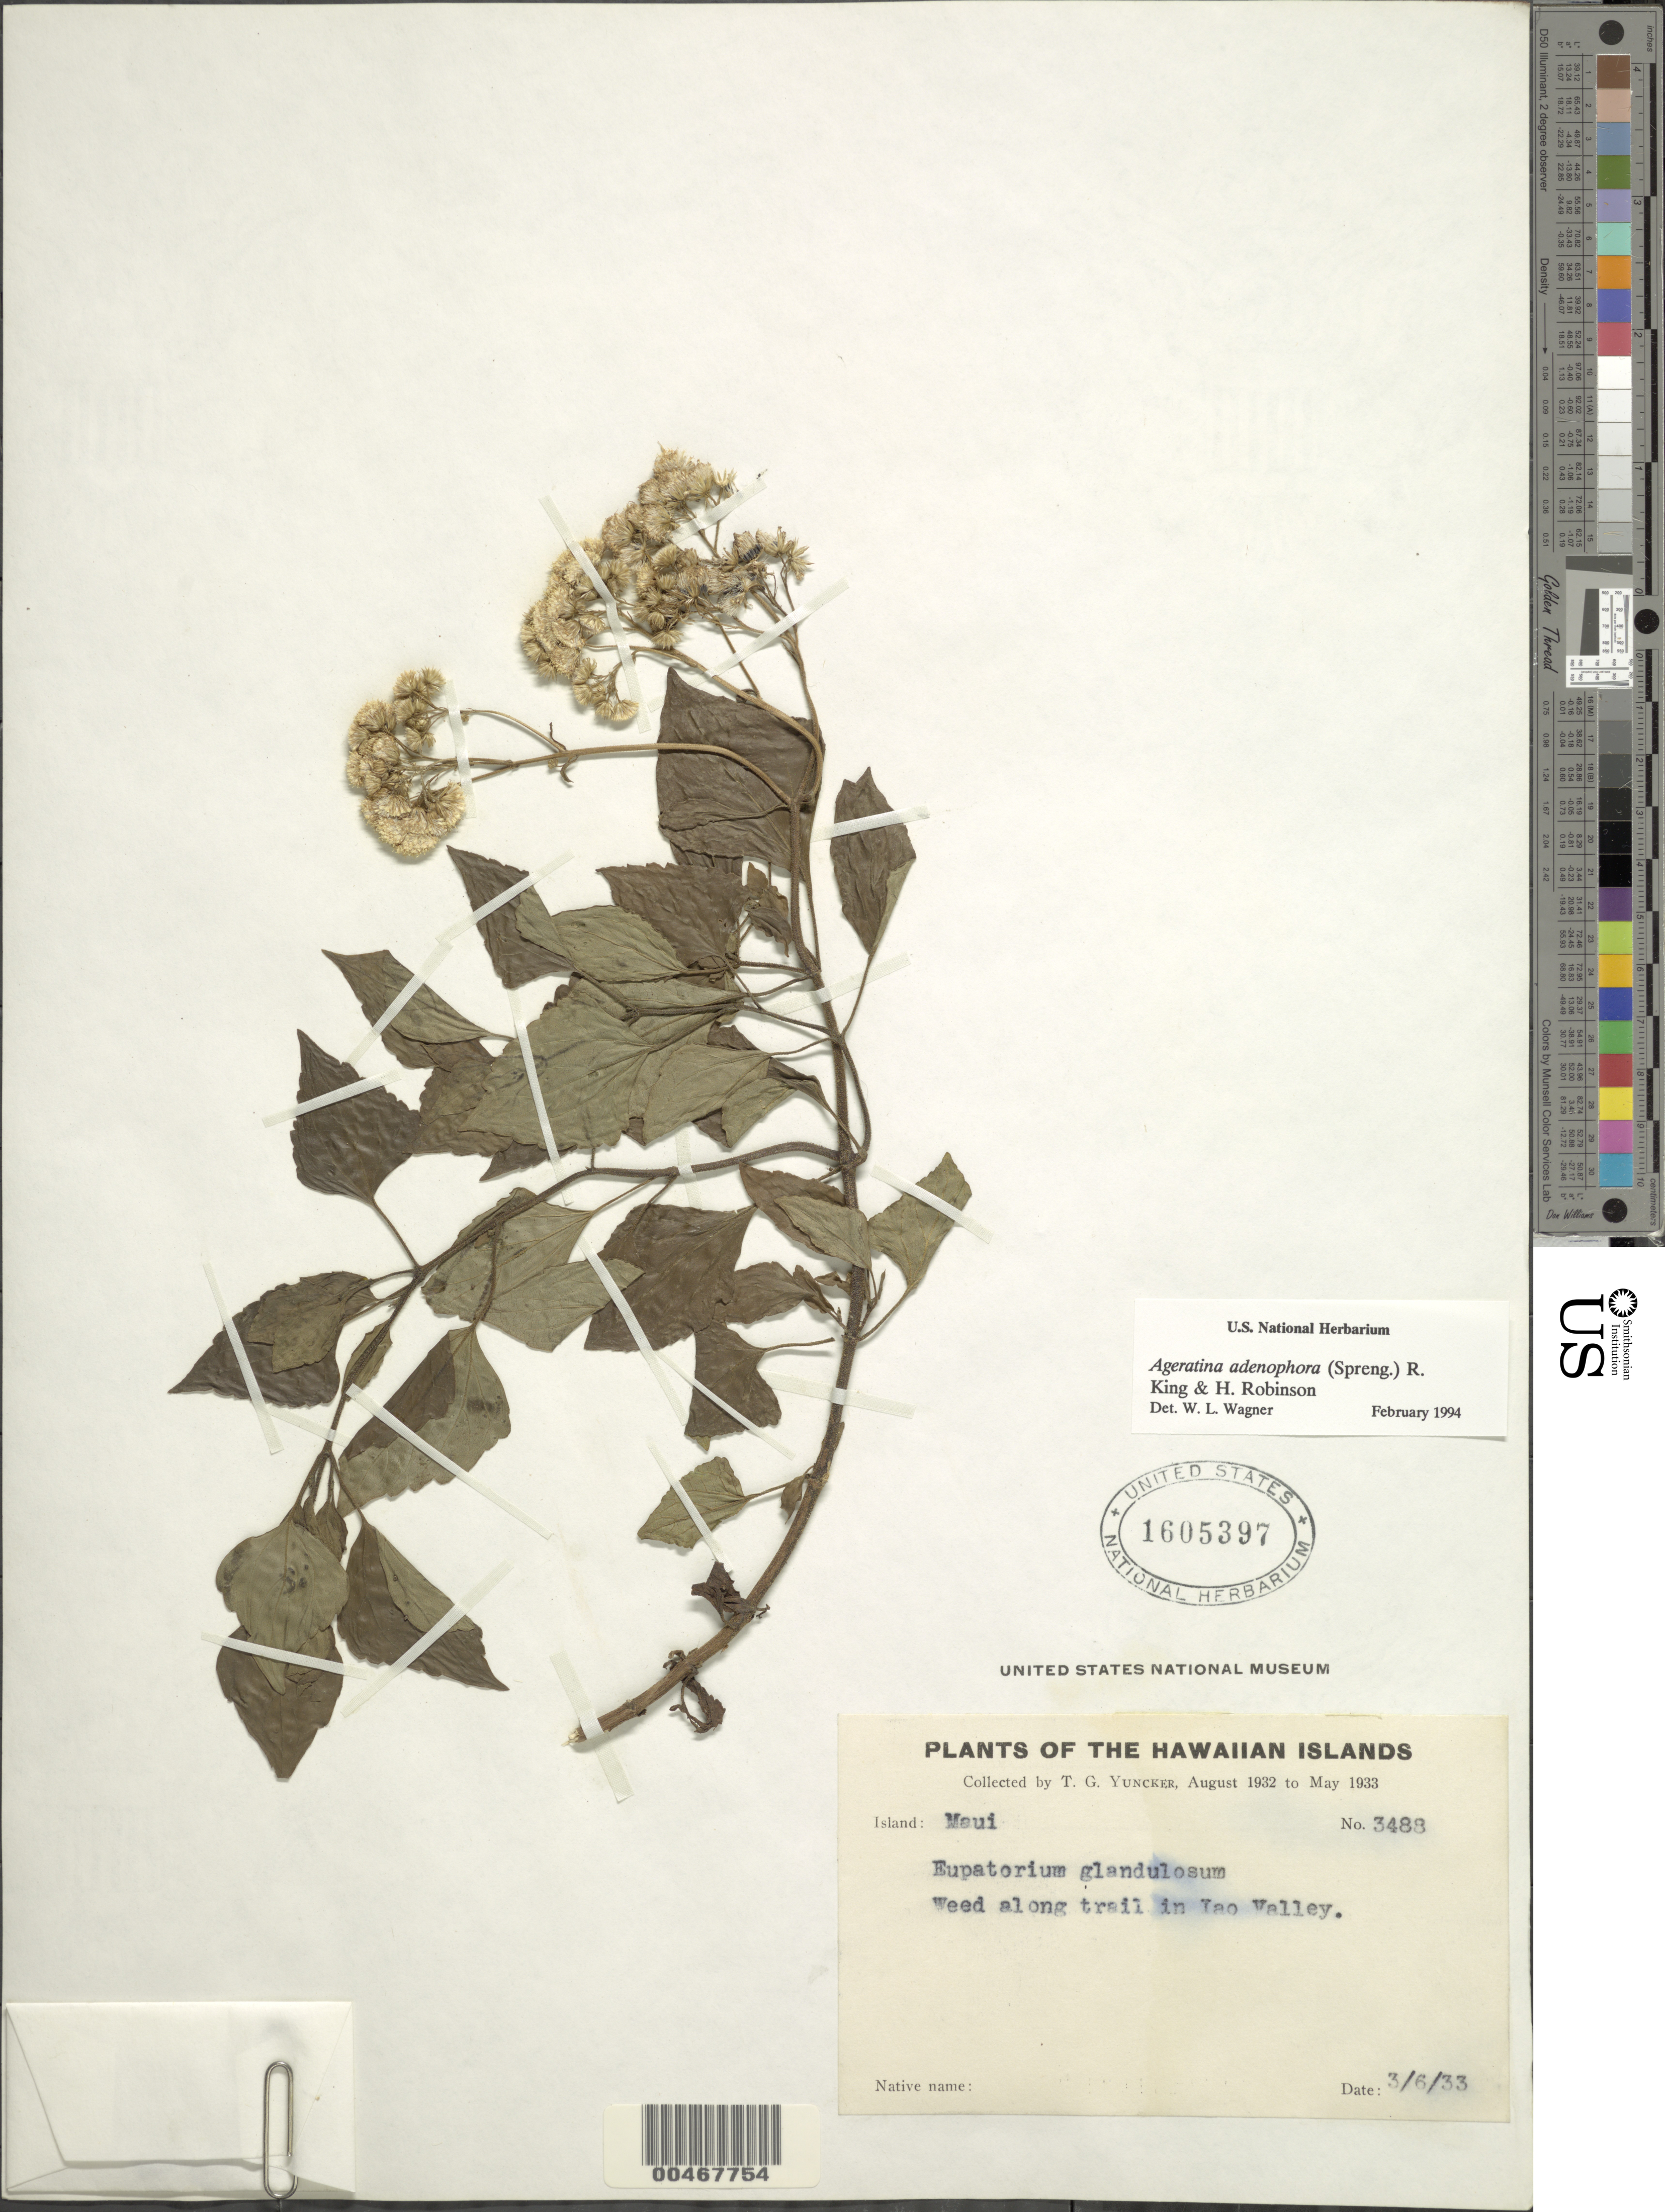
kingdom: Plantae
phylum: Tracheophyta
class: Magnoliopsida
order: Asterales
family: Asteraceae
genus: Ageratina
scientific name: Ageratina adenophora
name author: (Spreng.) R.M. King & H. Rob.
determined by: Wagner, W. L., (BOT), Smithsonian Institution - National Museum of Natural History (UNITED STATES)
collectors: T. G. Yuncker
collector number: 3488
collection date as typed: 6 Mar 1933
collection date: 1933-03-06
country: United States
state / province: Hawaii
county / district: Maui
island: Maui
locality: Along trail in Iao Valley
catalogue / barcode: US 1605397